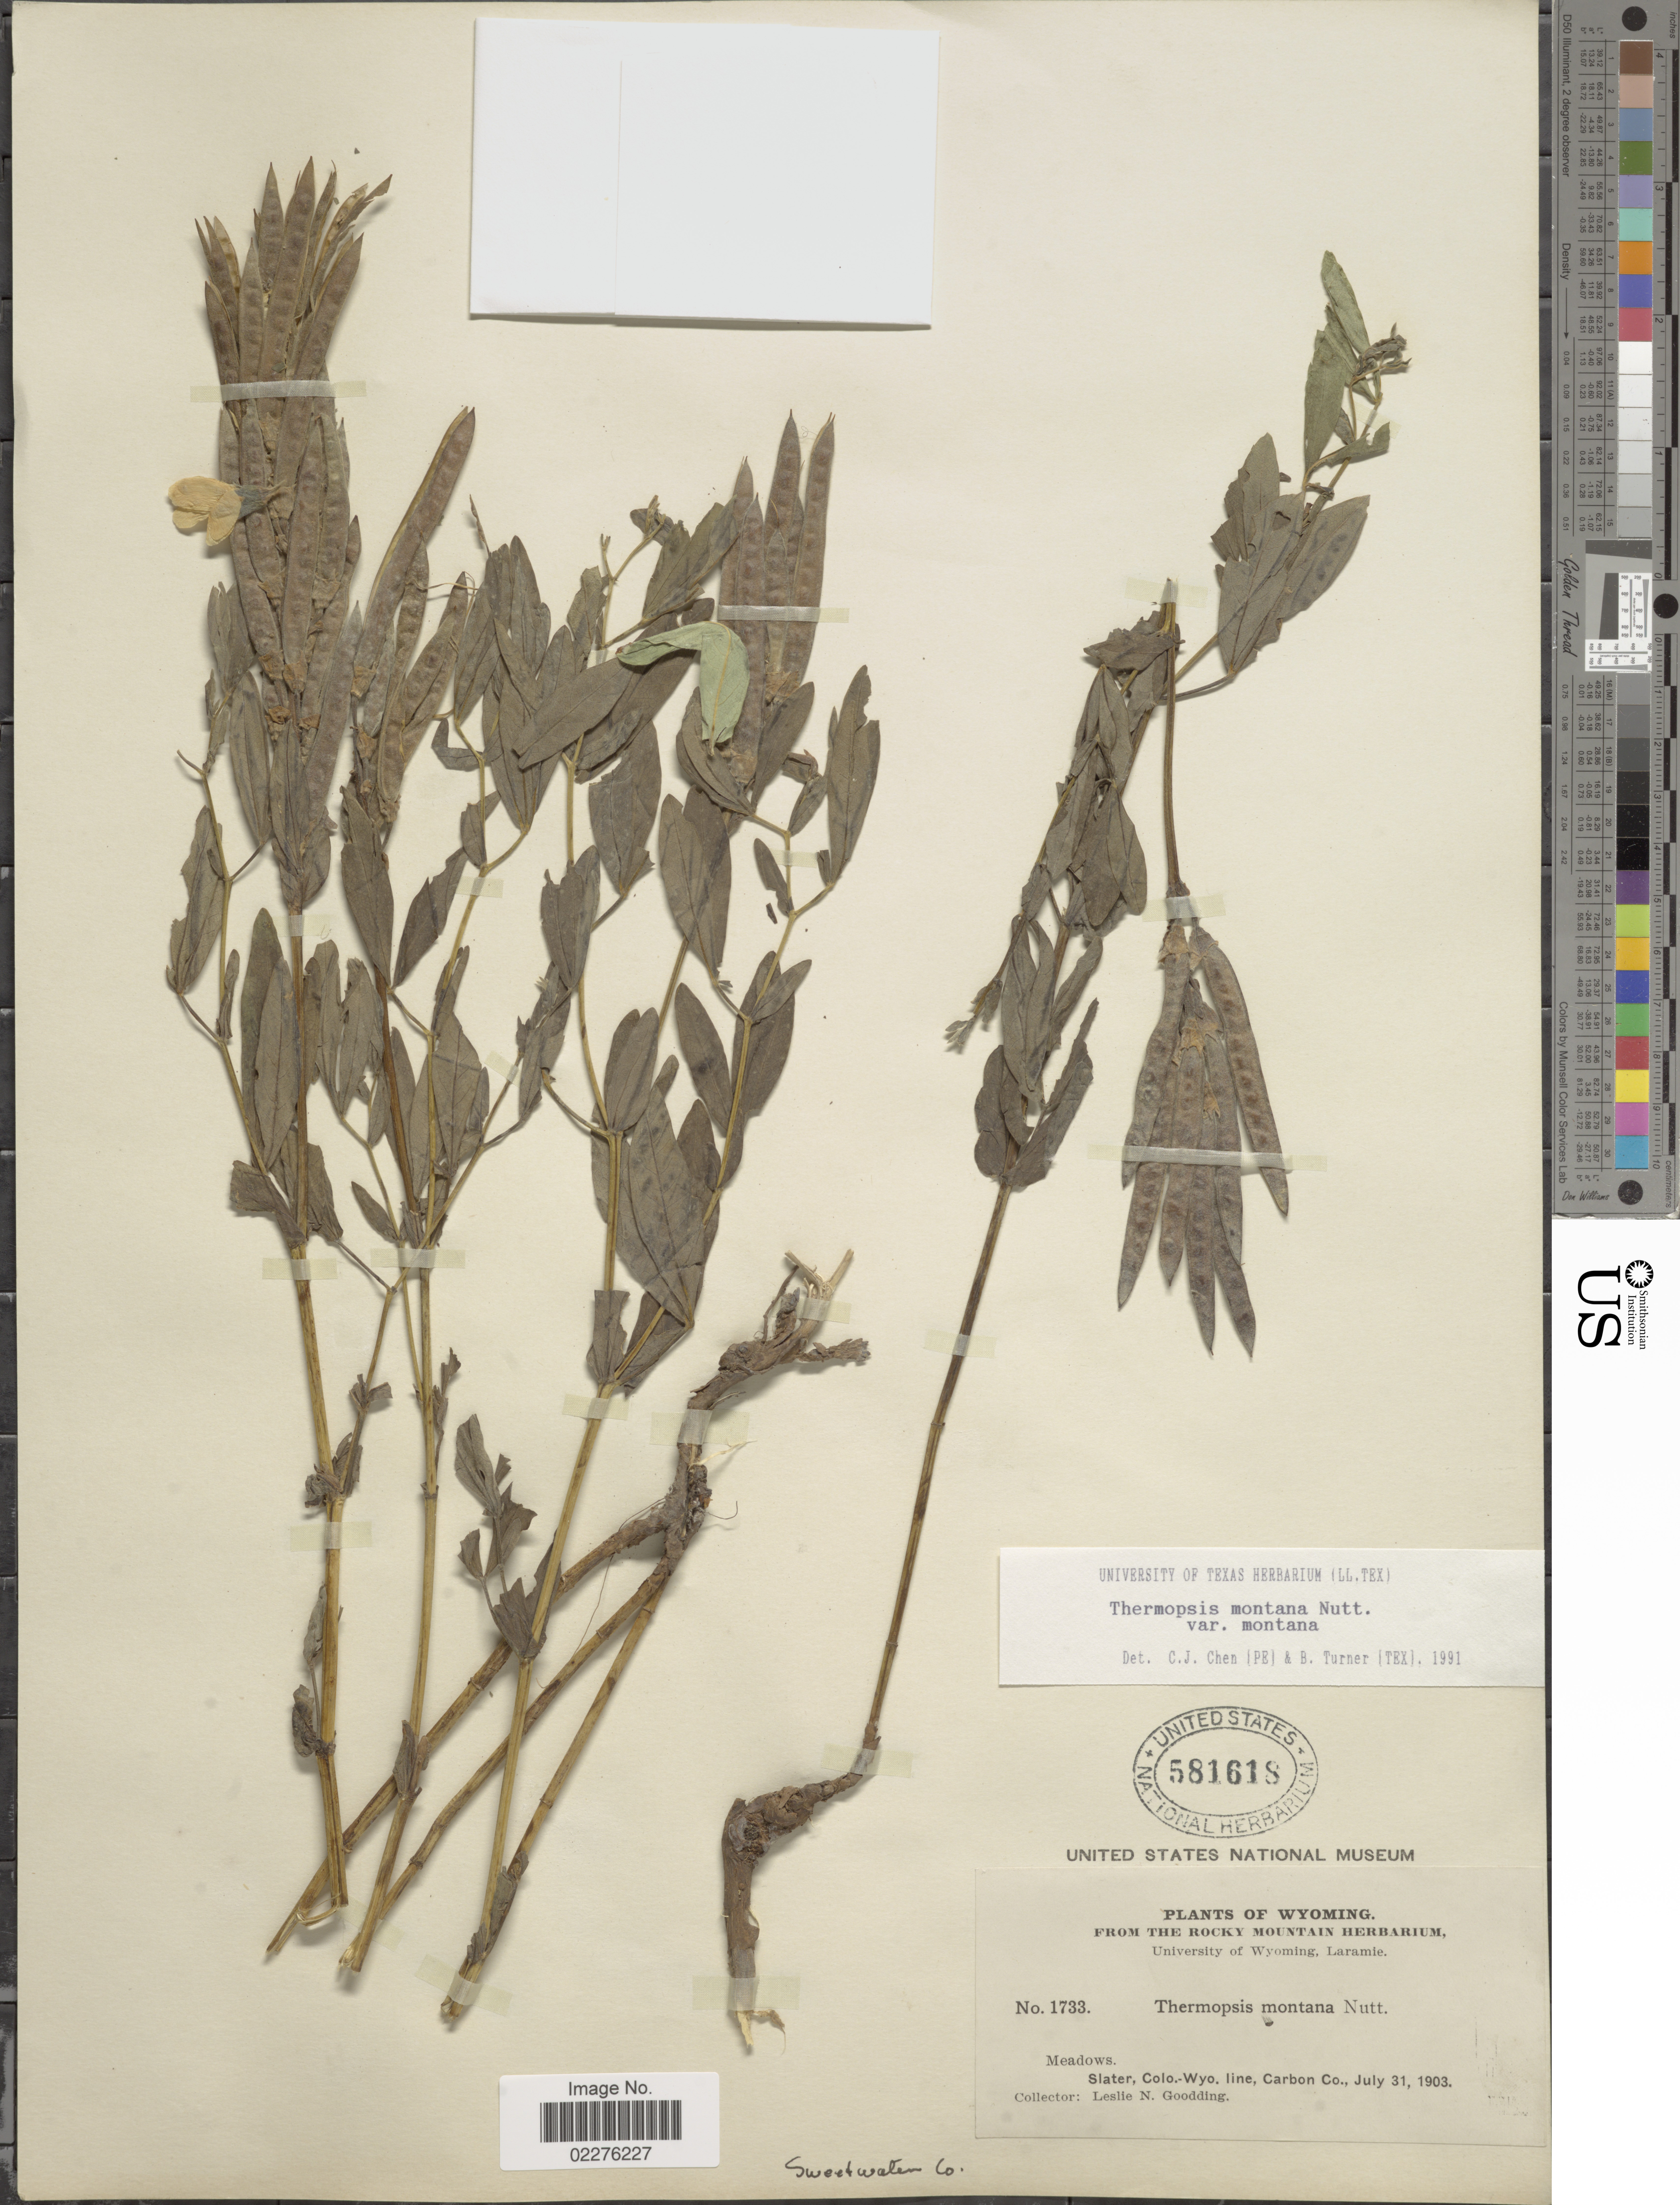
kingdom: Plantae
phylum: Tracheophyta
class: Magnoliopsida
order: Fabales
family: Fabaceae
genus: Thermopsis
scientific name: Thermopsis montana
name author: Nutt.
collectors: L. N. Goodding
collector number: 1733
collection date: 1903-07-31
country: United States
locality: Meadows, Slater, Colo-Wyo, line, Carbon Co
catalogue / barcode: US 581618